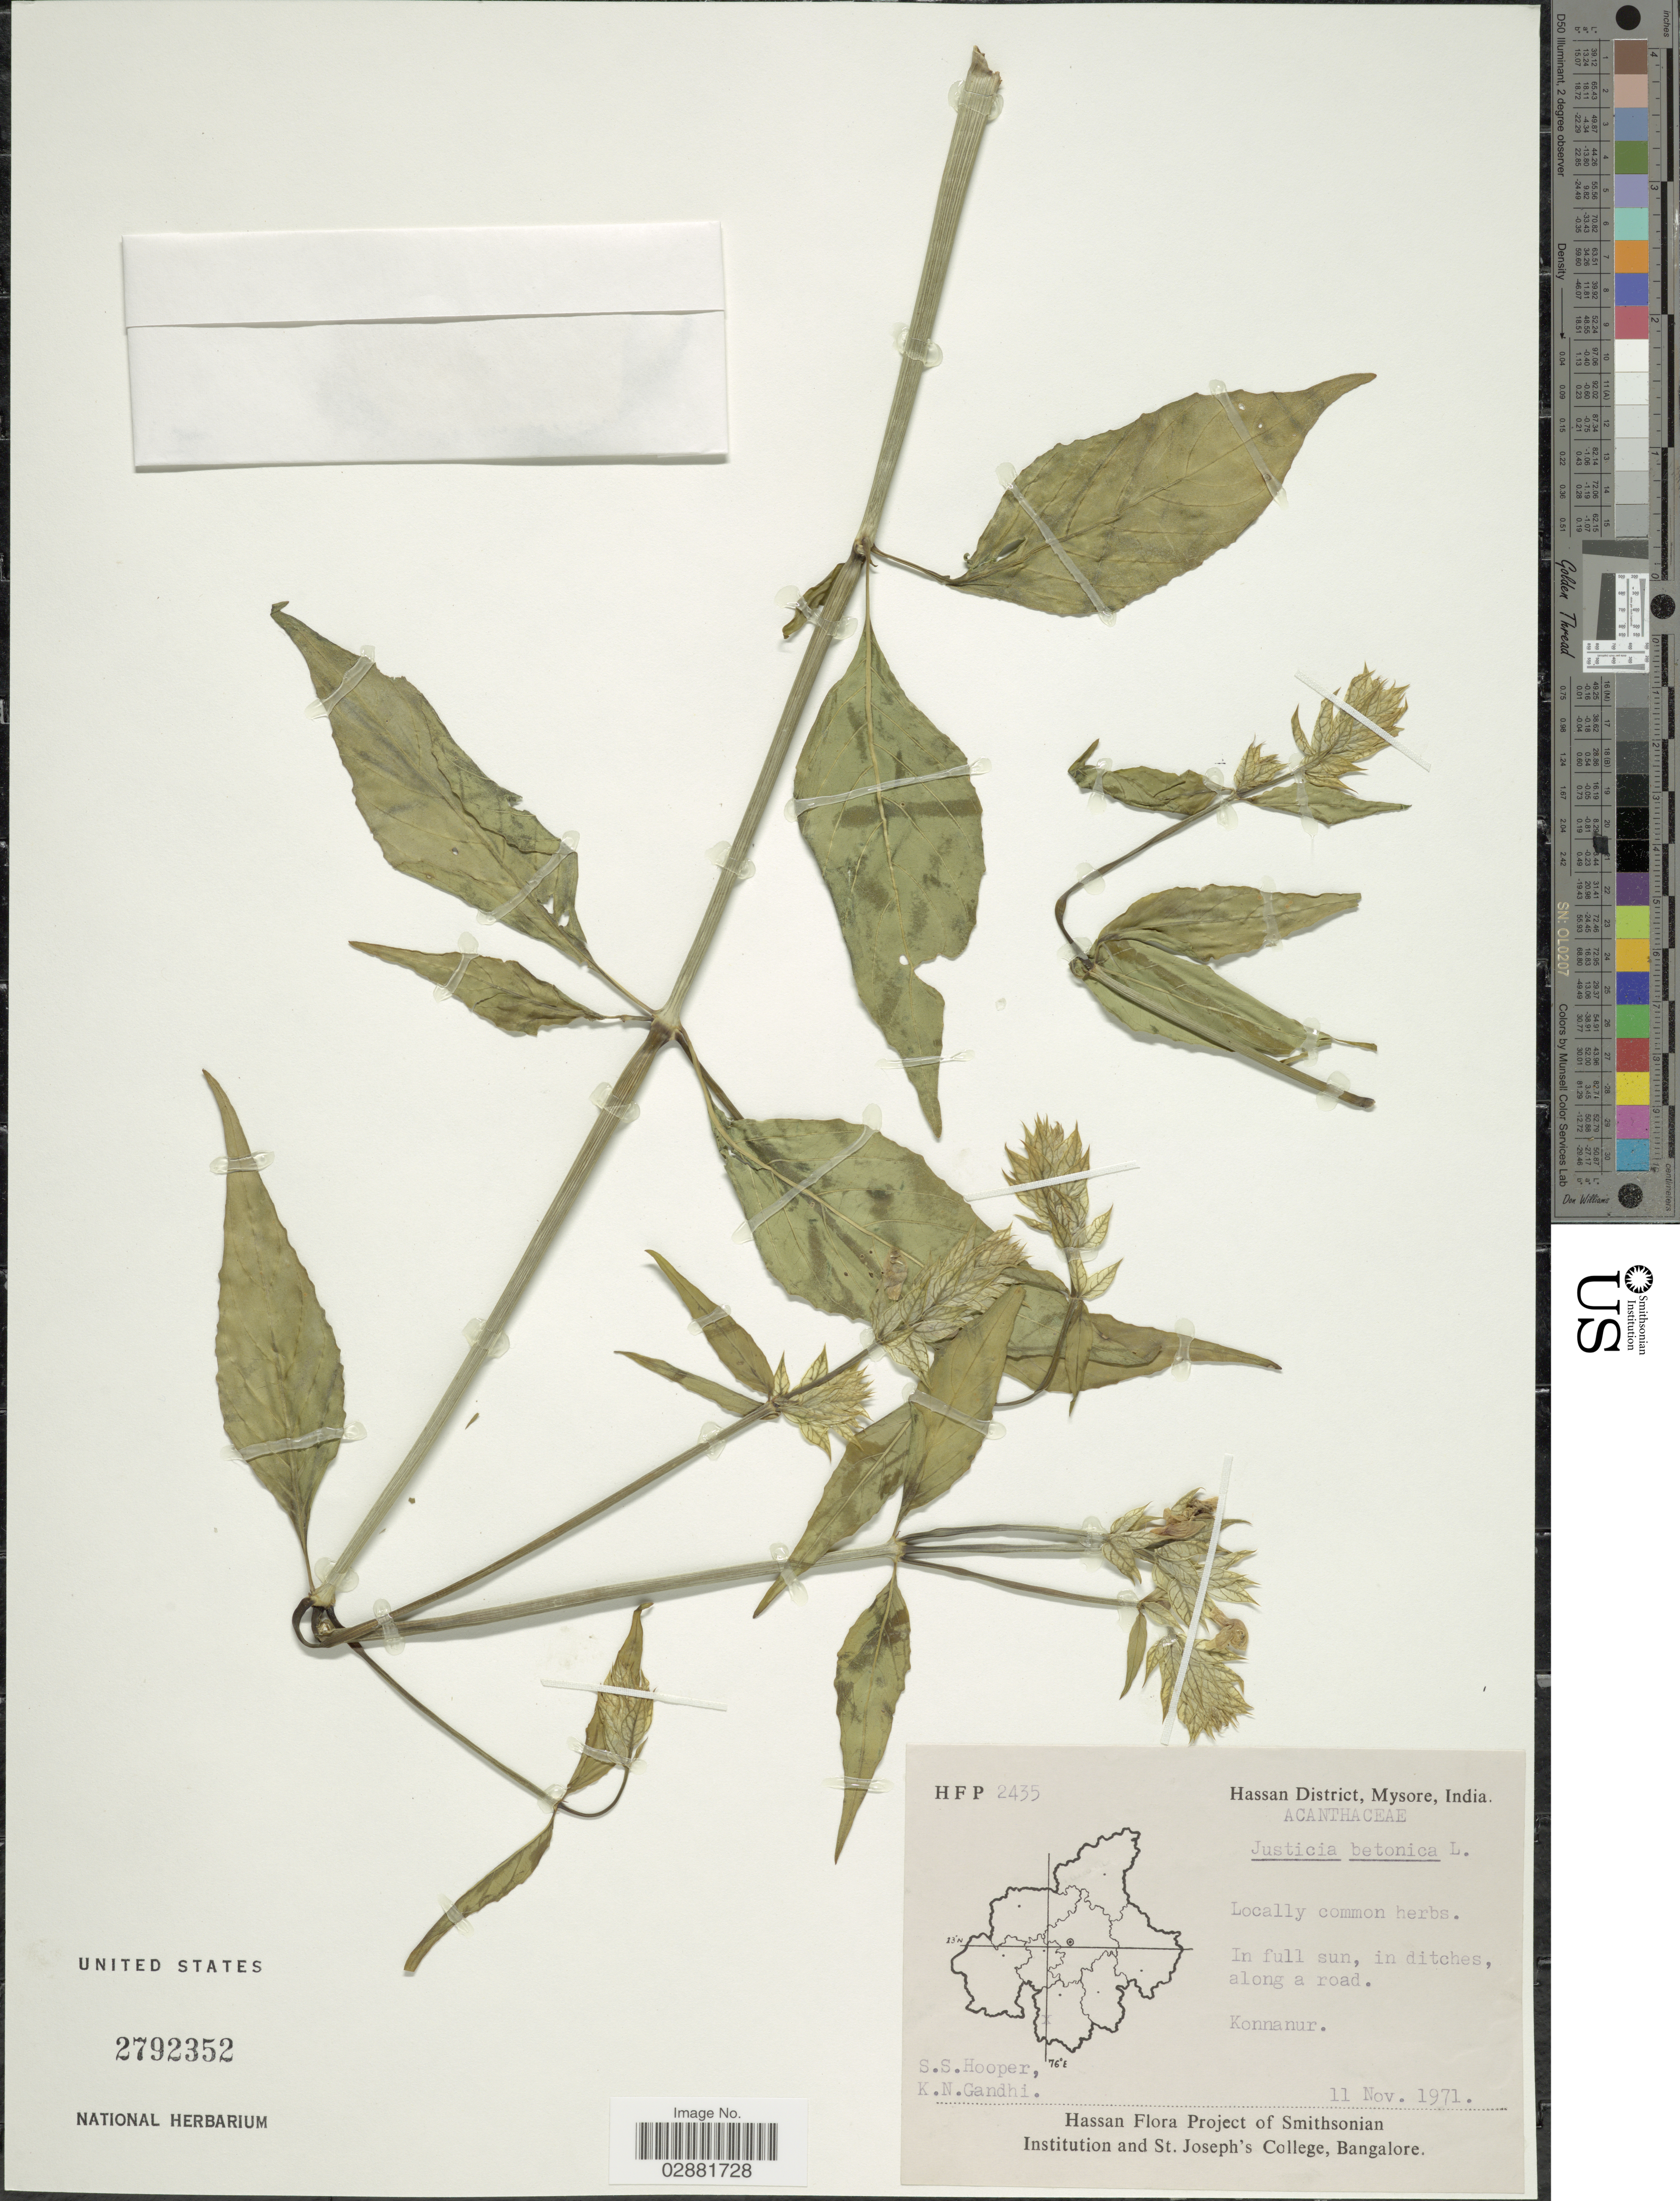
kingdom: Plantae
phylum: Tracheophyta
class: Magnoliopsida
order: Lamiales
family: Acanthaceae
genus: Justicia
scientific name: Justicia betonica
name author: L.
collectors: S. S. Hooper & K. N. Gandhi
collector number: HFP2435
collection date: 1971-11-11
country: India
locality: Hassan District, Mysore, In full sun, in ditches, along a road, Konnanur.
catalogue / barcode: US 2792352